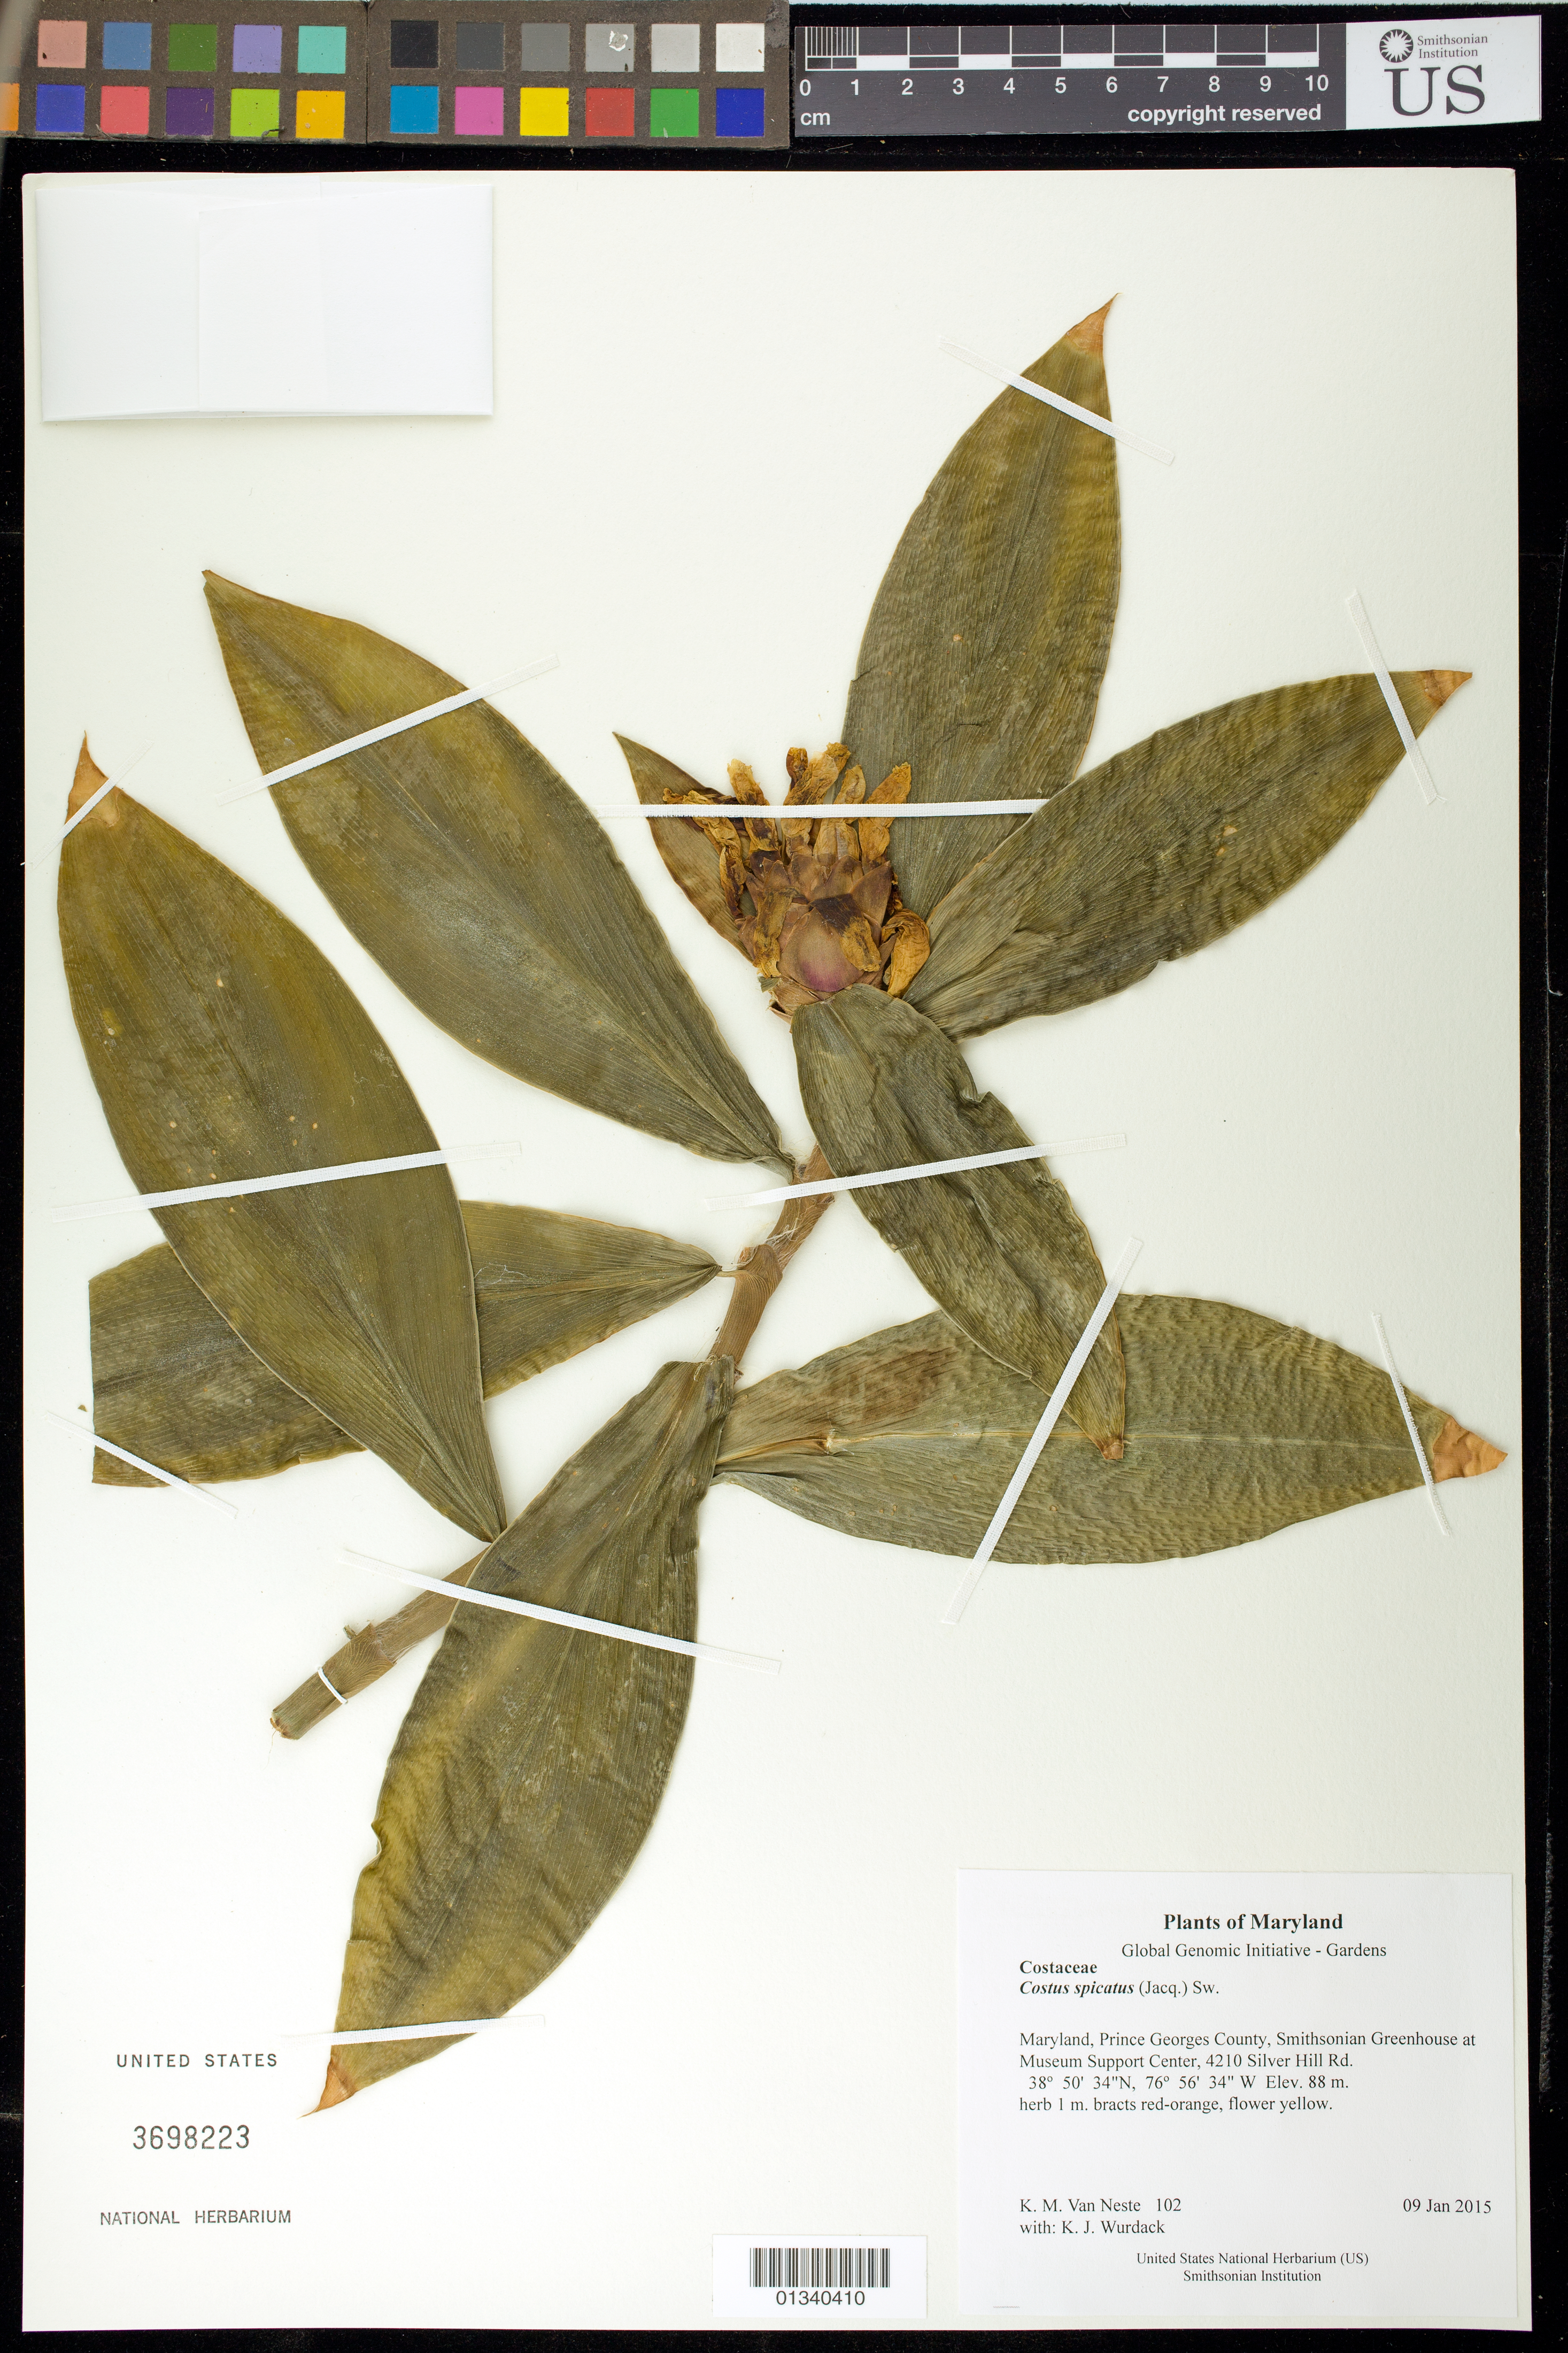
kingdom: Plantae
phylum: Tracheophyta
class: Liliopsida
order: Zingiberales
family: Costaceae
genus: Costus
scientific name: Costus spicatus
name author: (Jacq.) Sw.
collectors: K. M. Van Neste & K. Wurdack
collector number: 102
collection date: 2015-01-09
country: United States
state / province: Maryland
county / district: Prince George's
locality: Smithsonian Greenhouse at Museum Support Center, 4210 Silver Hill Rd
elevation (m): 88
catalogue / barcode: US 3698223